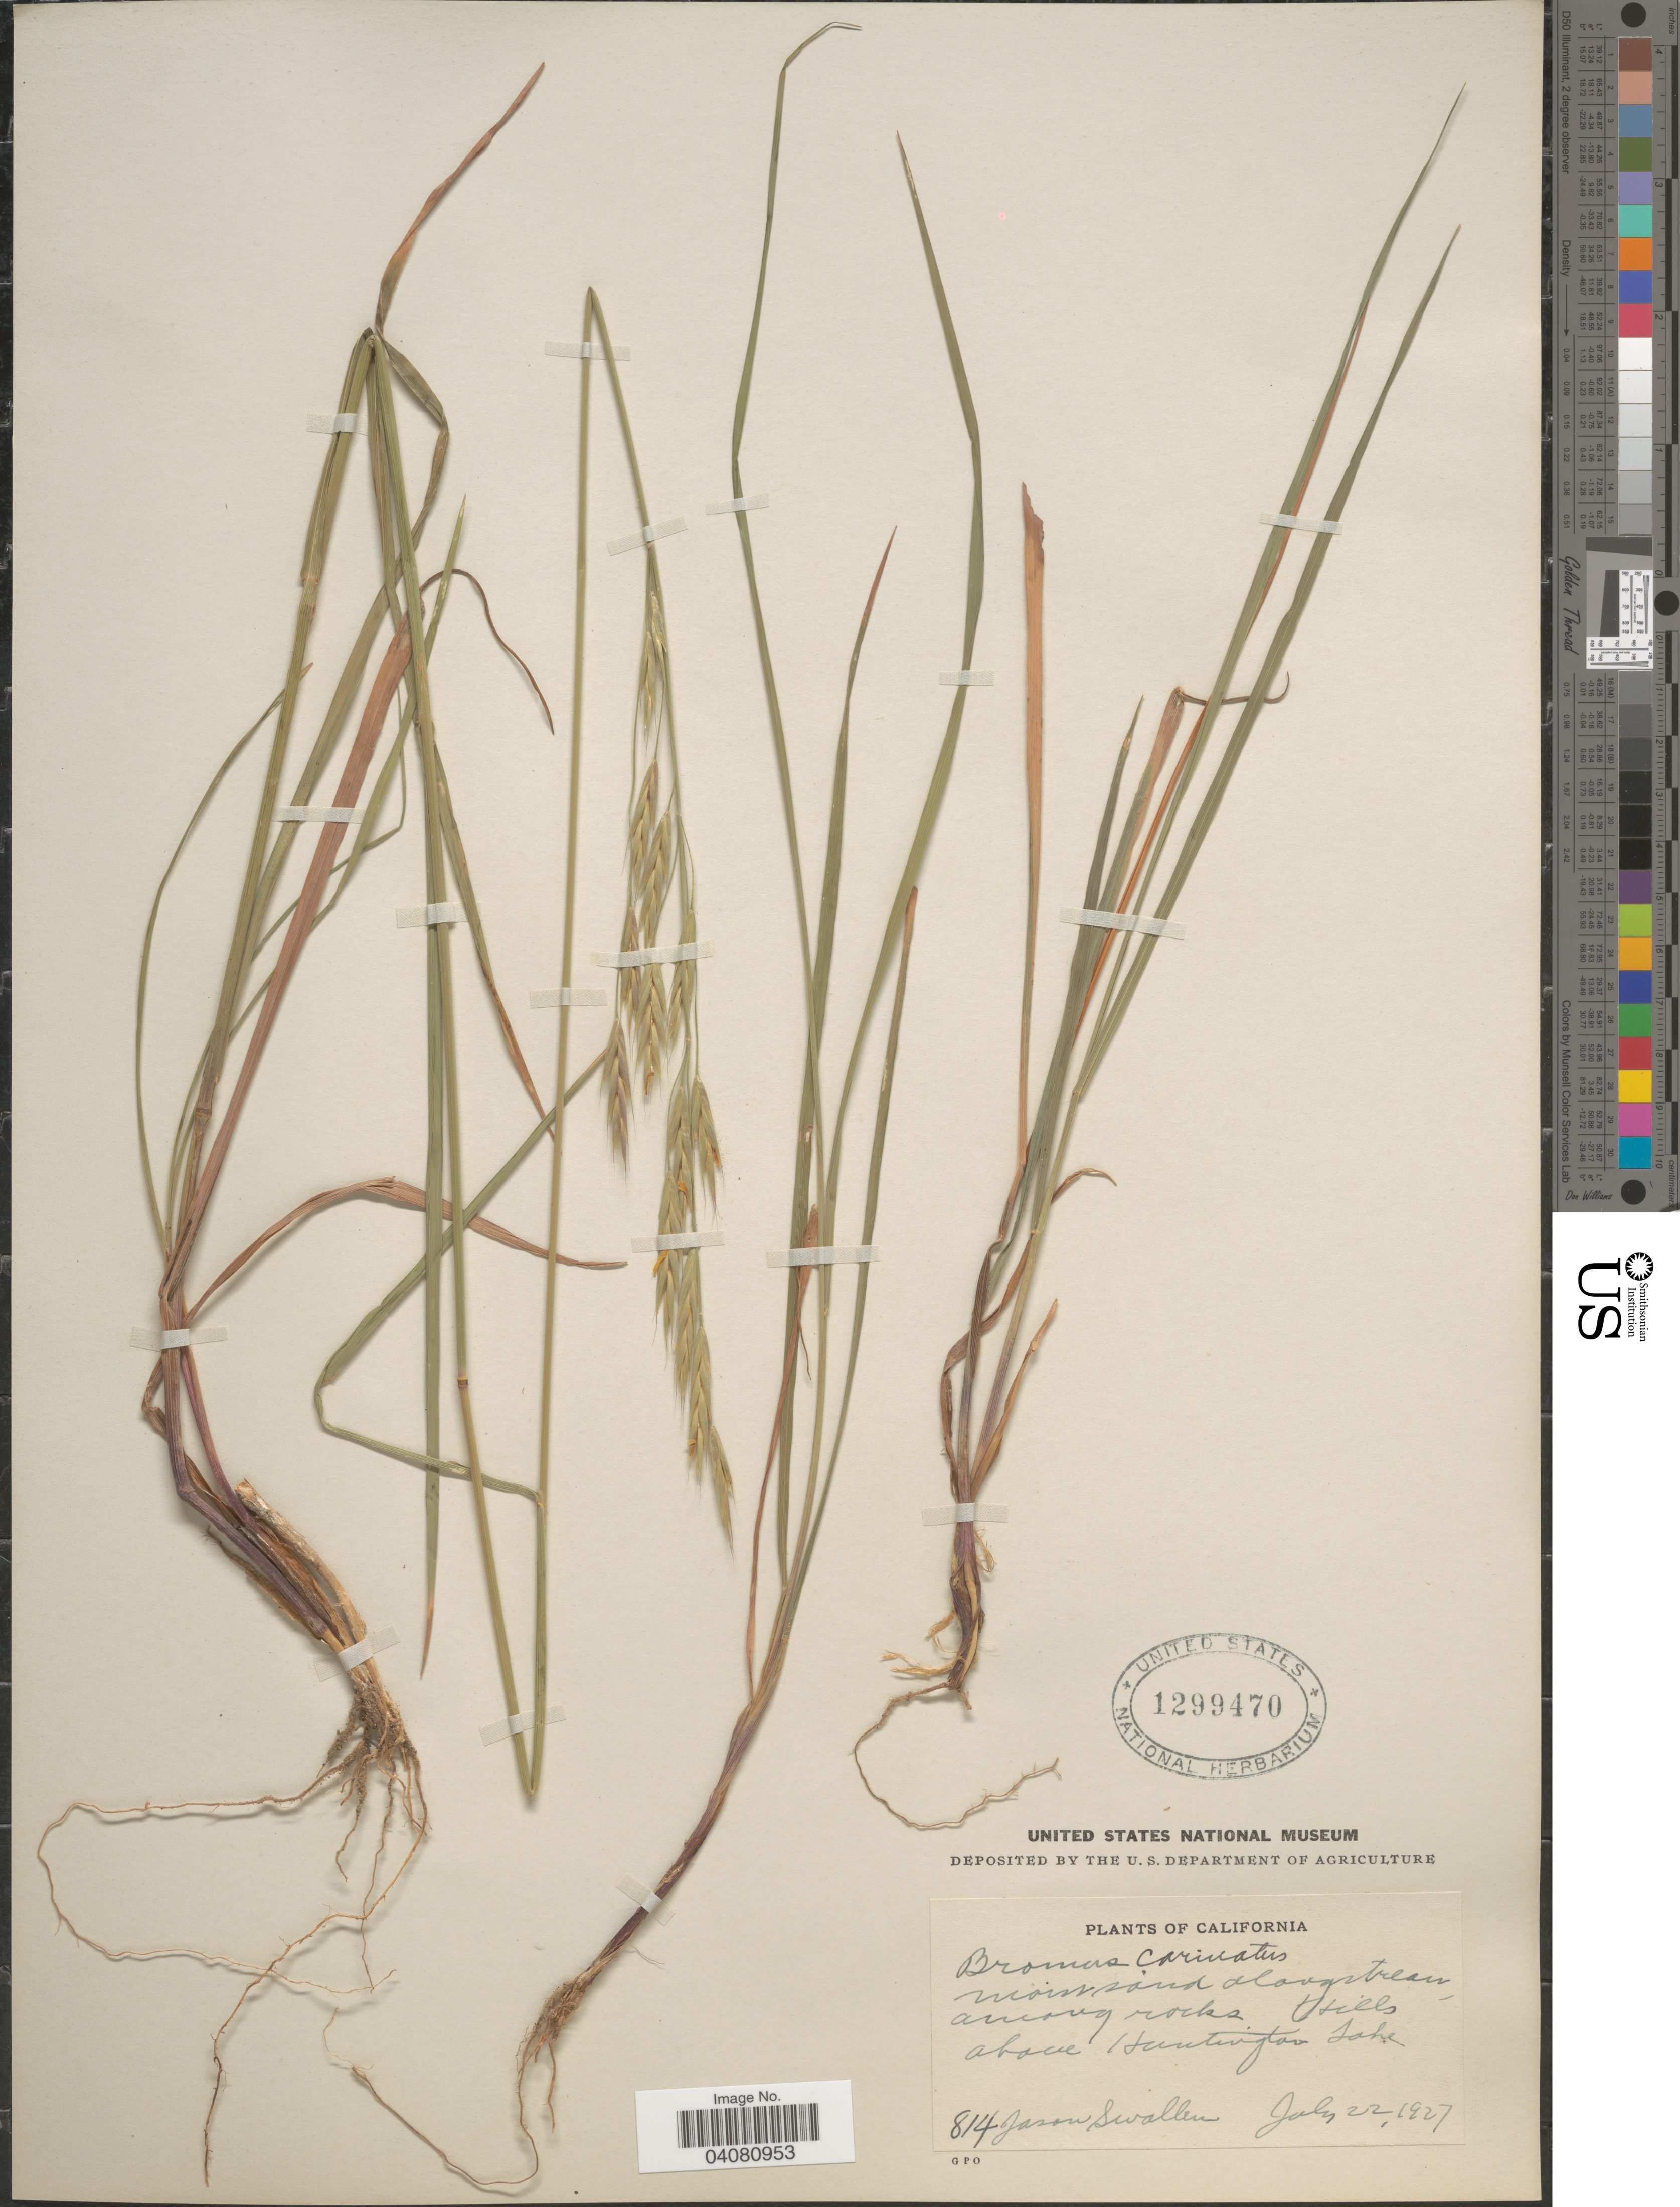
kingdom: Plantae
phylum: Tracheophyta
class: Liliopsida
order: Poales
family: Poaceae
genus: Bromus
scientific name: Bromus carinatus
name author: Hook. & Arn.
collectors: J. R. Swallen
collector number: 814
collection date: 1927-07-22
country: United States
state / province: California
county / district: Fresno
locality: Moist sand along stream, among rocks. Hills above Huntington Lake.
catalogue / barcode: US 1299470